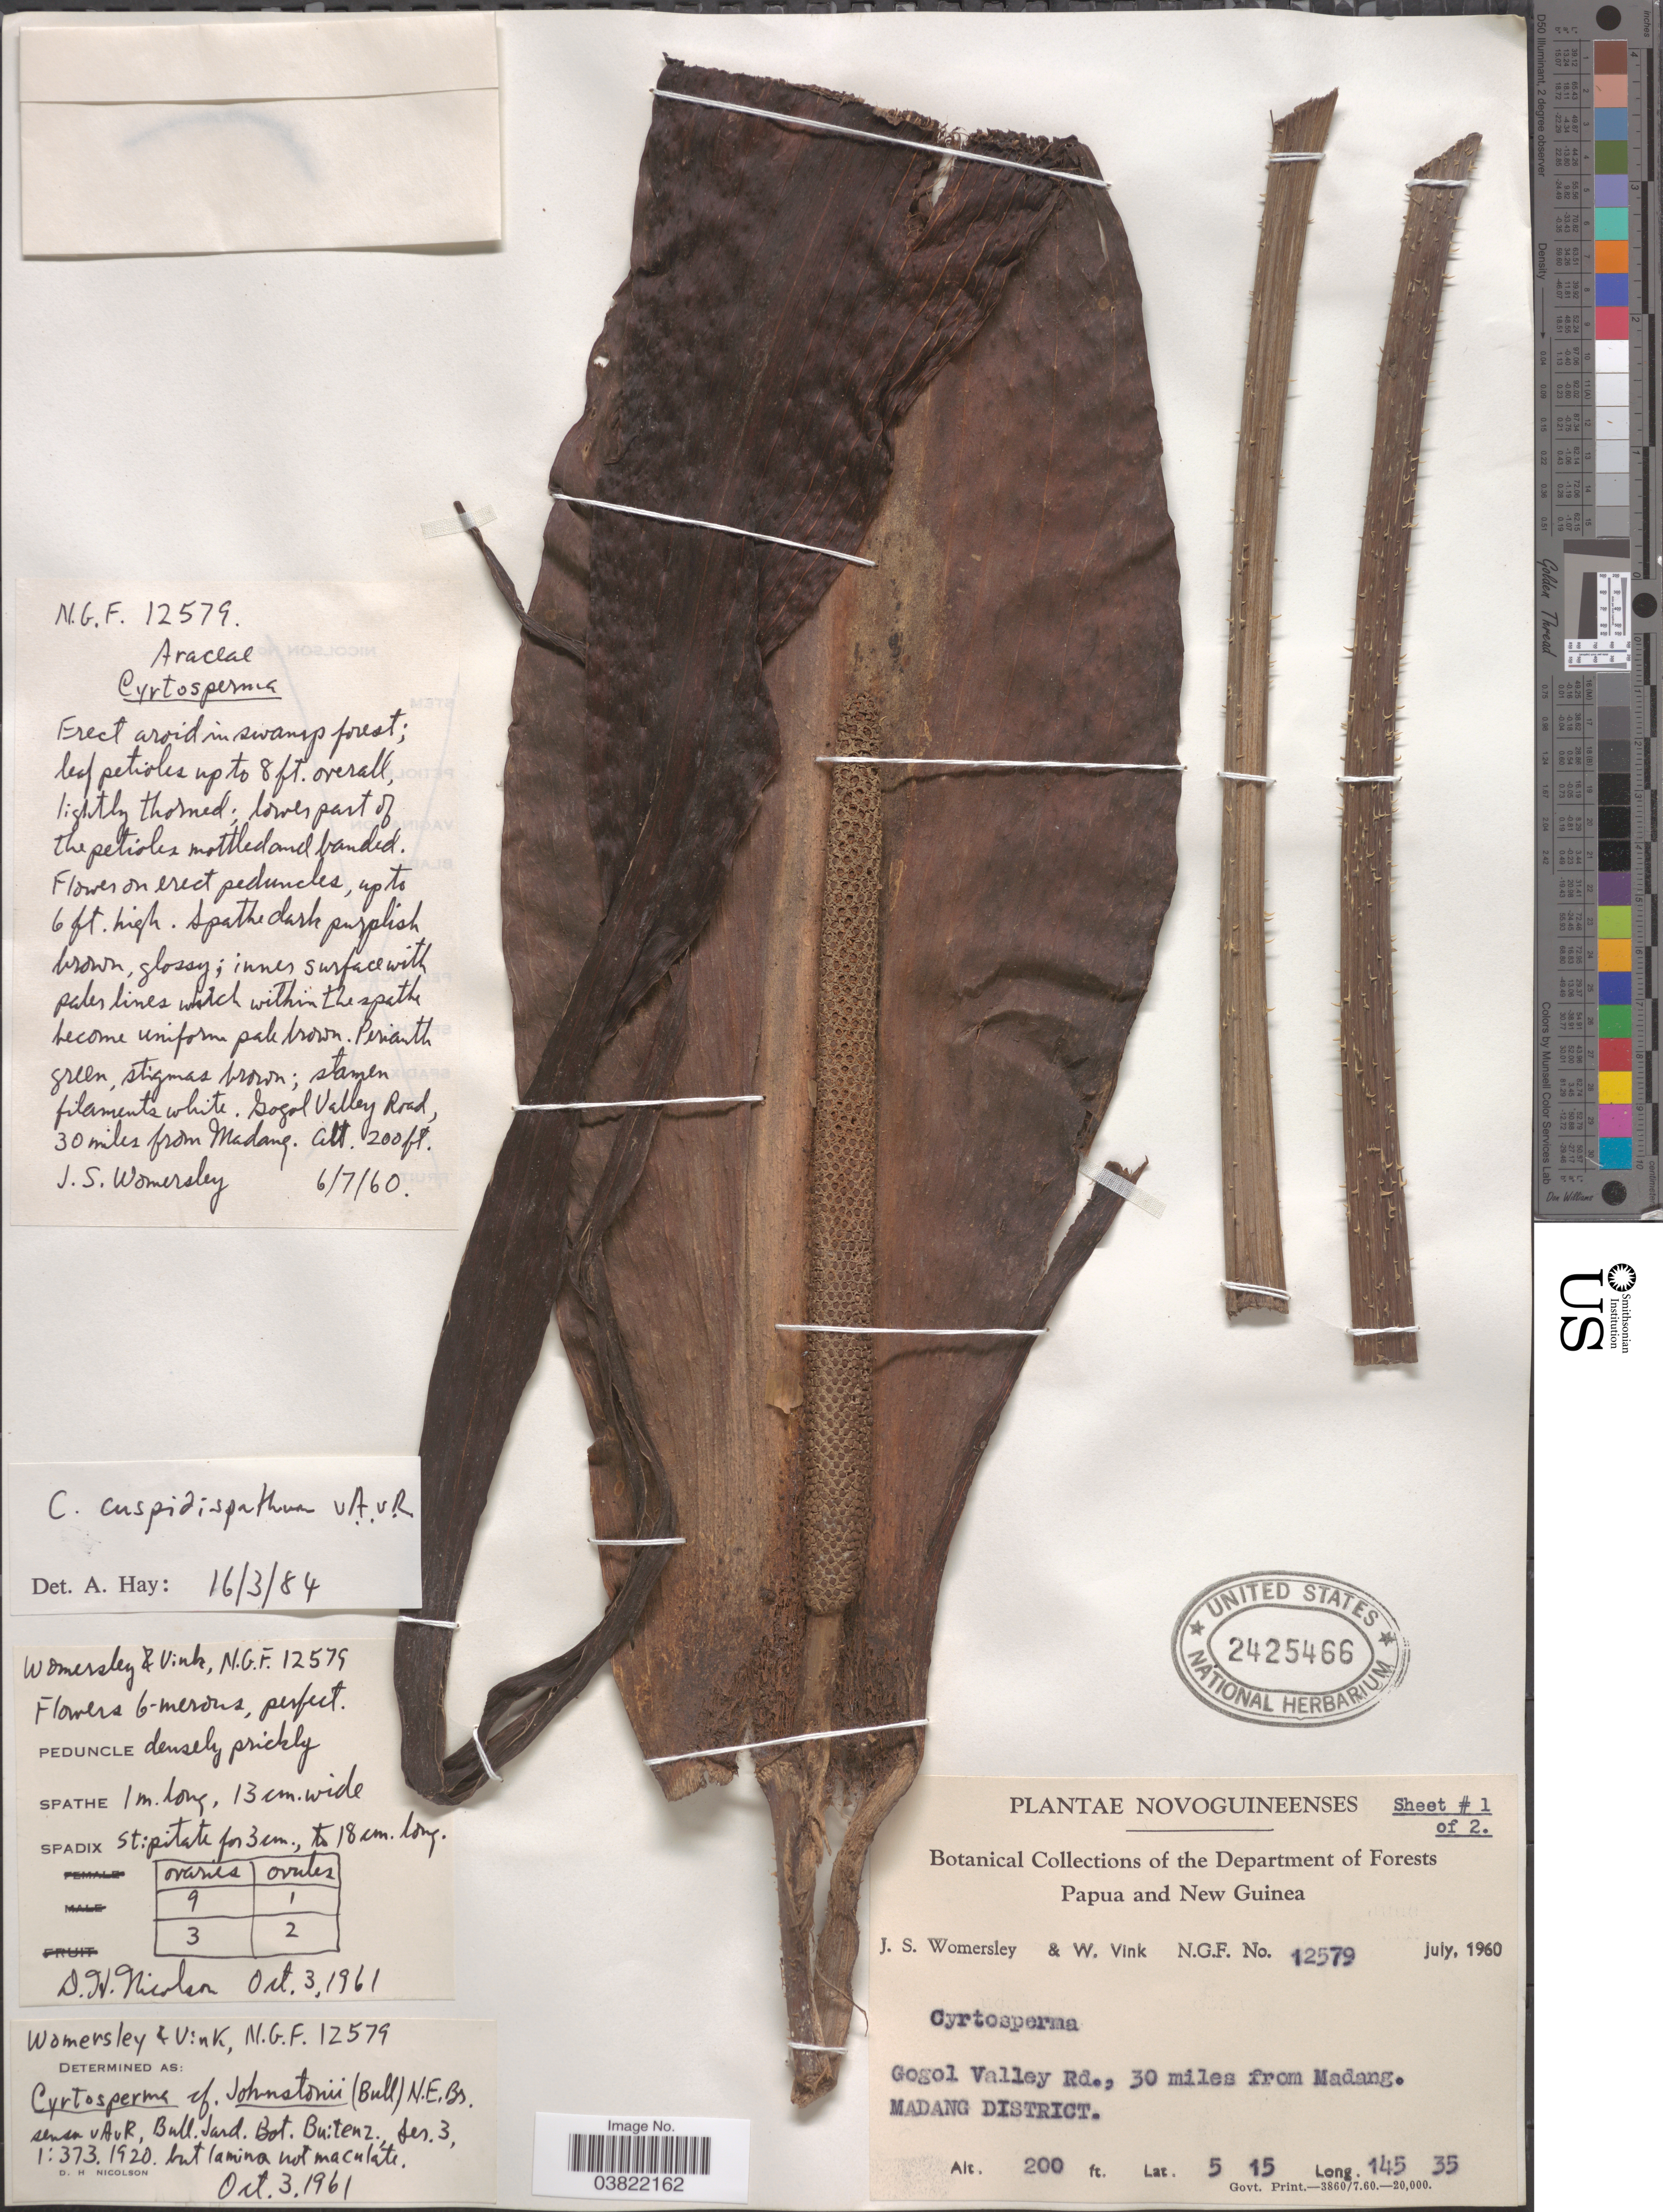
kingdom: Plantae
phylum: Tracheophyta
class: Liliopsida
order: Alismatales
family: Araceae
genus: Cyrtosperma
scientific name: Cyrtosperma cuspidispathum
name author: Alderw.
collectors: J. S. Womersley & W. Vink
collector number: NGF 12579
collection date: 1960-07-06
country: Papua New Guinea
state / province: Madang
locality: Novoguineenses. Gogol Valley Rd., 30 miles from Madang. Madang District.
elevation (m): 61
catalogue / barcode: US 2425466